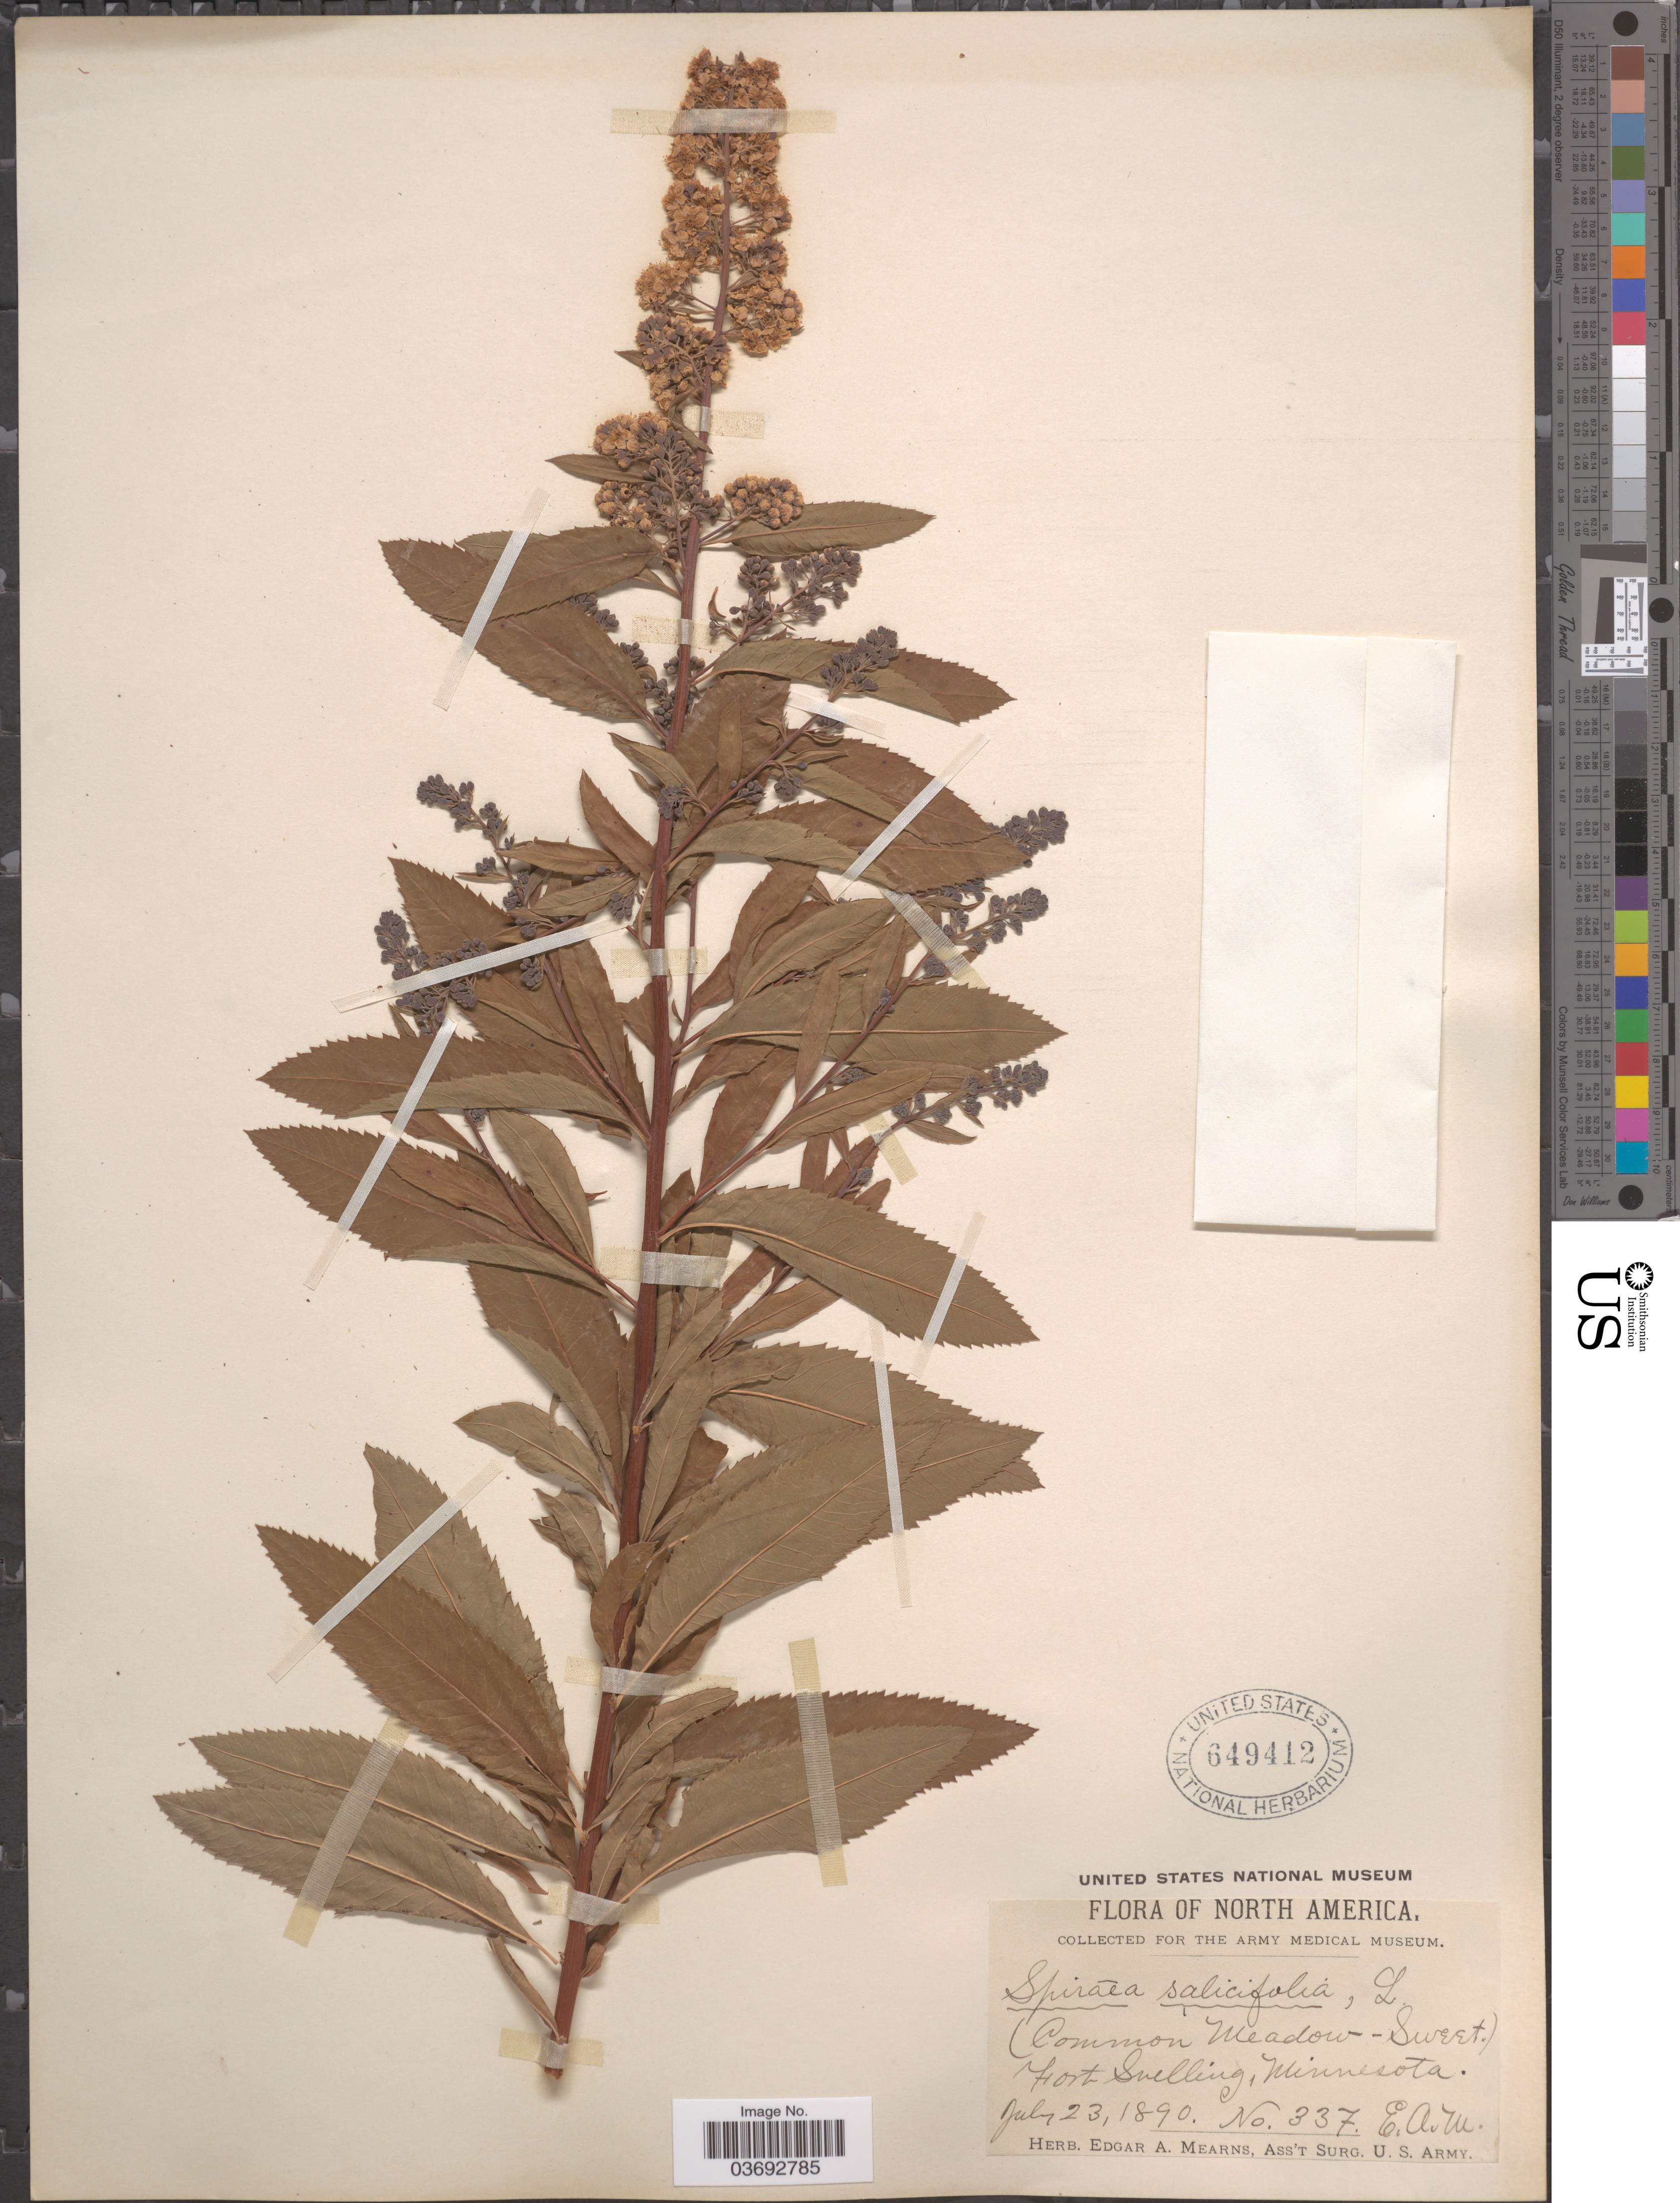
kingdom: Plantae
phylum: Tracheophyta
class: Magnoliopsida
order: Rosales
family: Rosaceae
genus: Spiraea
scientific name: Spiraea salicifolia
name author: L.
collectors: E. A. Mearns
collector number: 337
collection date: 1890-07-23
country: United States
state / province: Minnesota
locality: Fort Snelling.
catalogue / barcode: US 649412